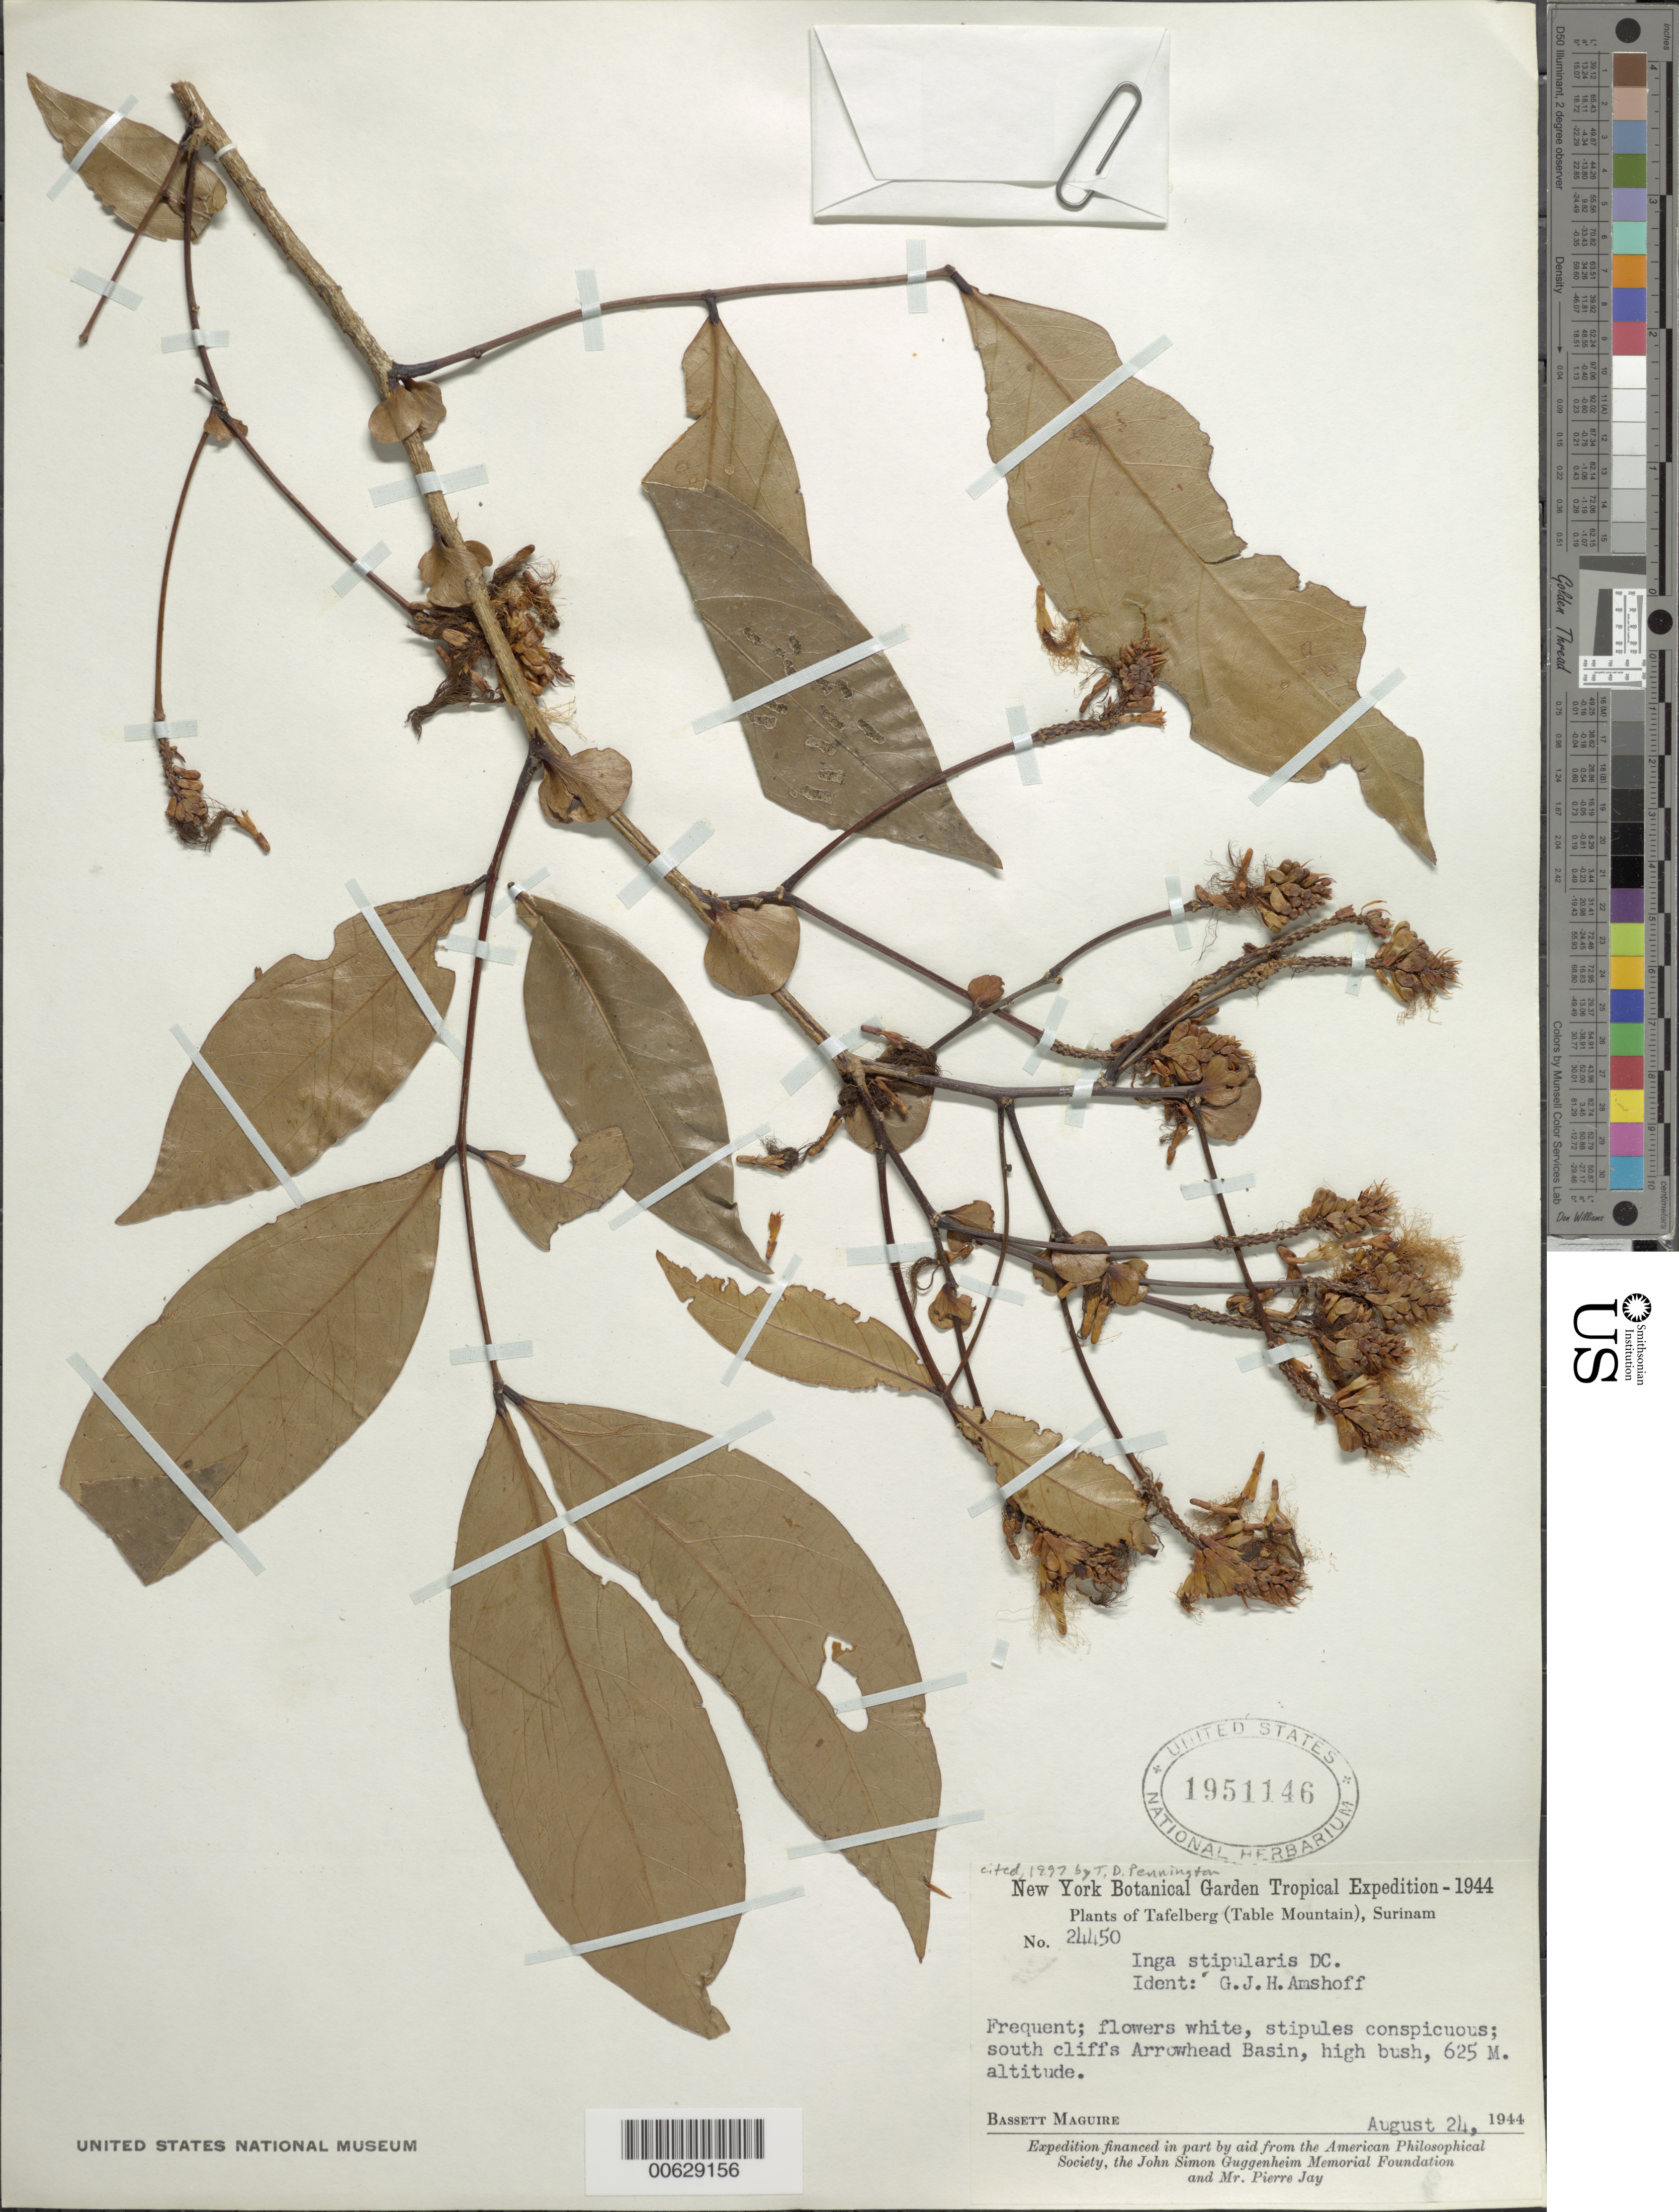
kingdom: Plantae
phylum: Tracheophyta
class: Magnoliopsida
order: Fabales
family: Fabaceae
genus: Inga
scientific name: Inga stipularis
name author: DC.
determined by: Pennington, T. D., (K)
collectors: B. Maguire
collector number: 24450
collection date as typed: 24-Aug-44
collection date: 1944-08-24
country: Suriname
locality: Tafelberg (Table Mountain), Arrowhead Basin, south cliffs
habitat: High bush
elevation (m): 625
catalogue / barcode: US 1951146